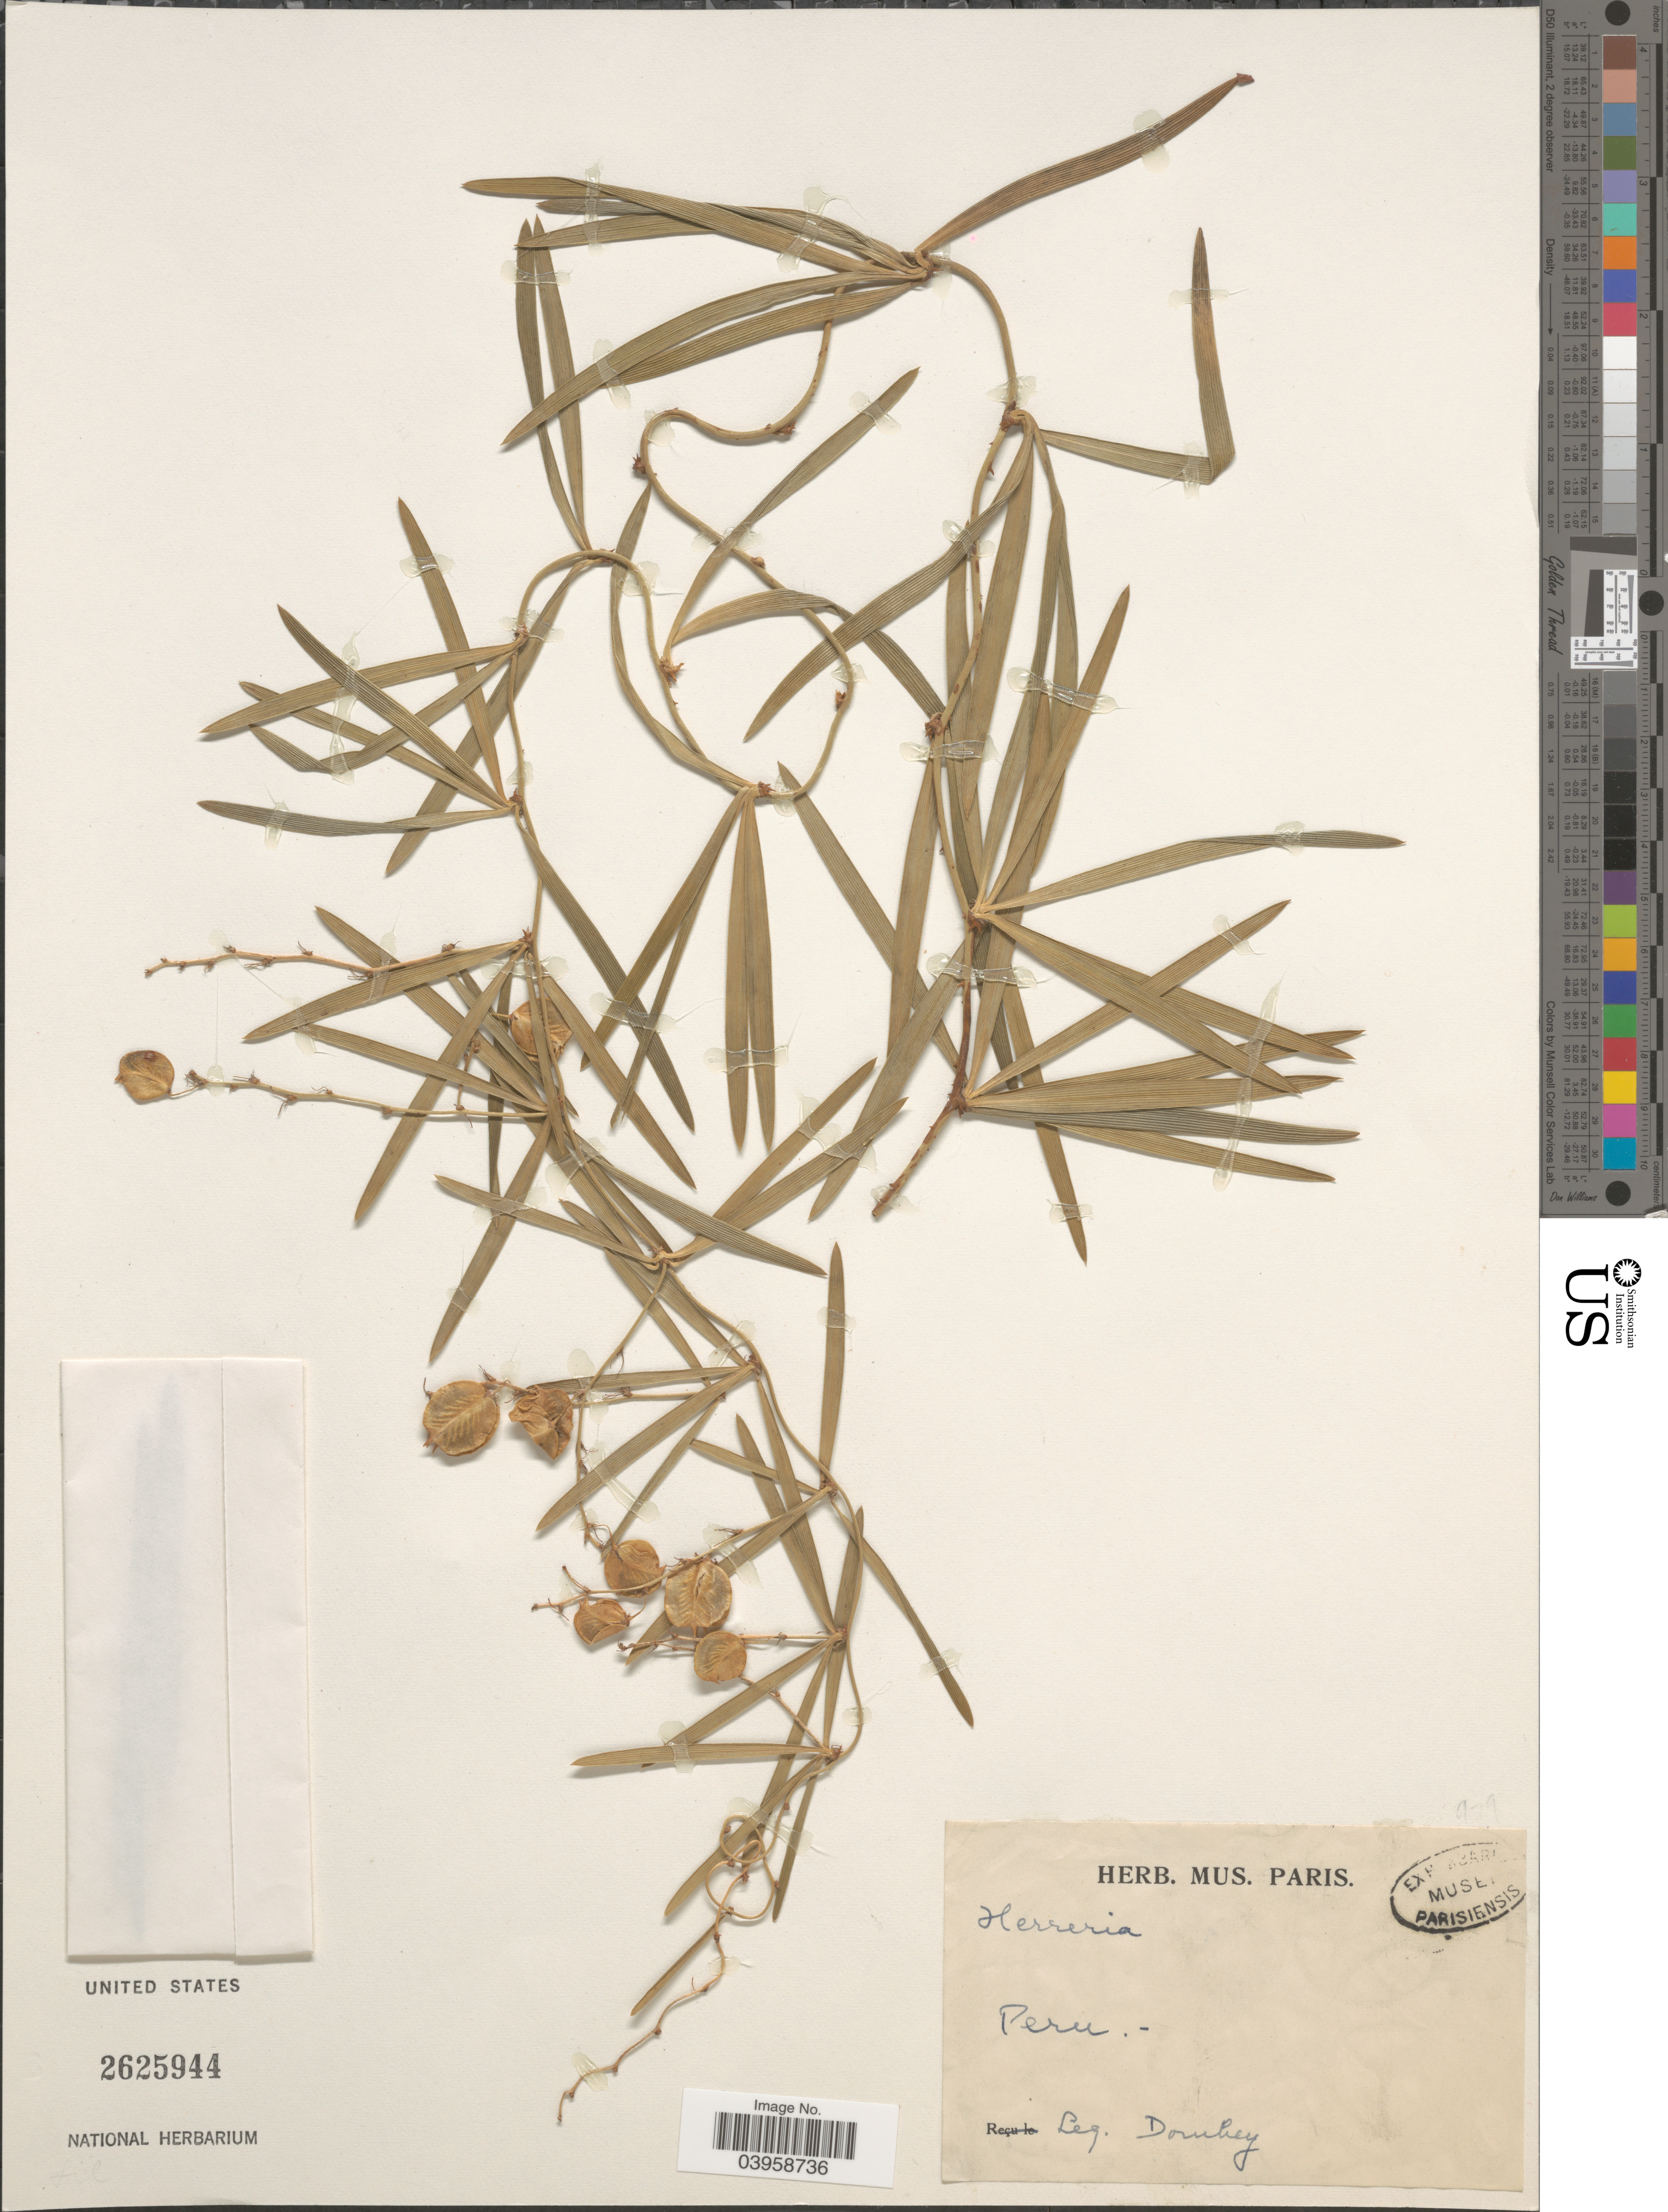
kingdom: Plantae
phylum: Tracheophyta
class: Liliopsida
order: Asparagales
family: Asparagaceae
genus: Herreria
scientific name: Herreria sp.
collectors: Dombey, --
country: Peru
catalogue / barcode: US 2625944